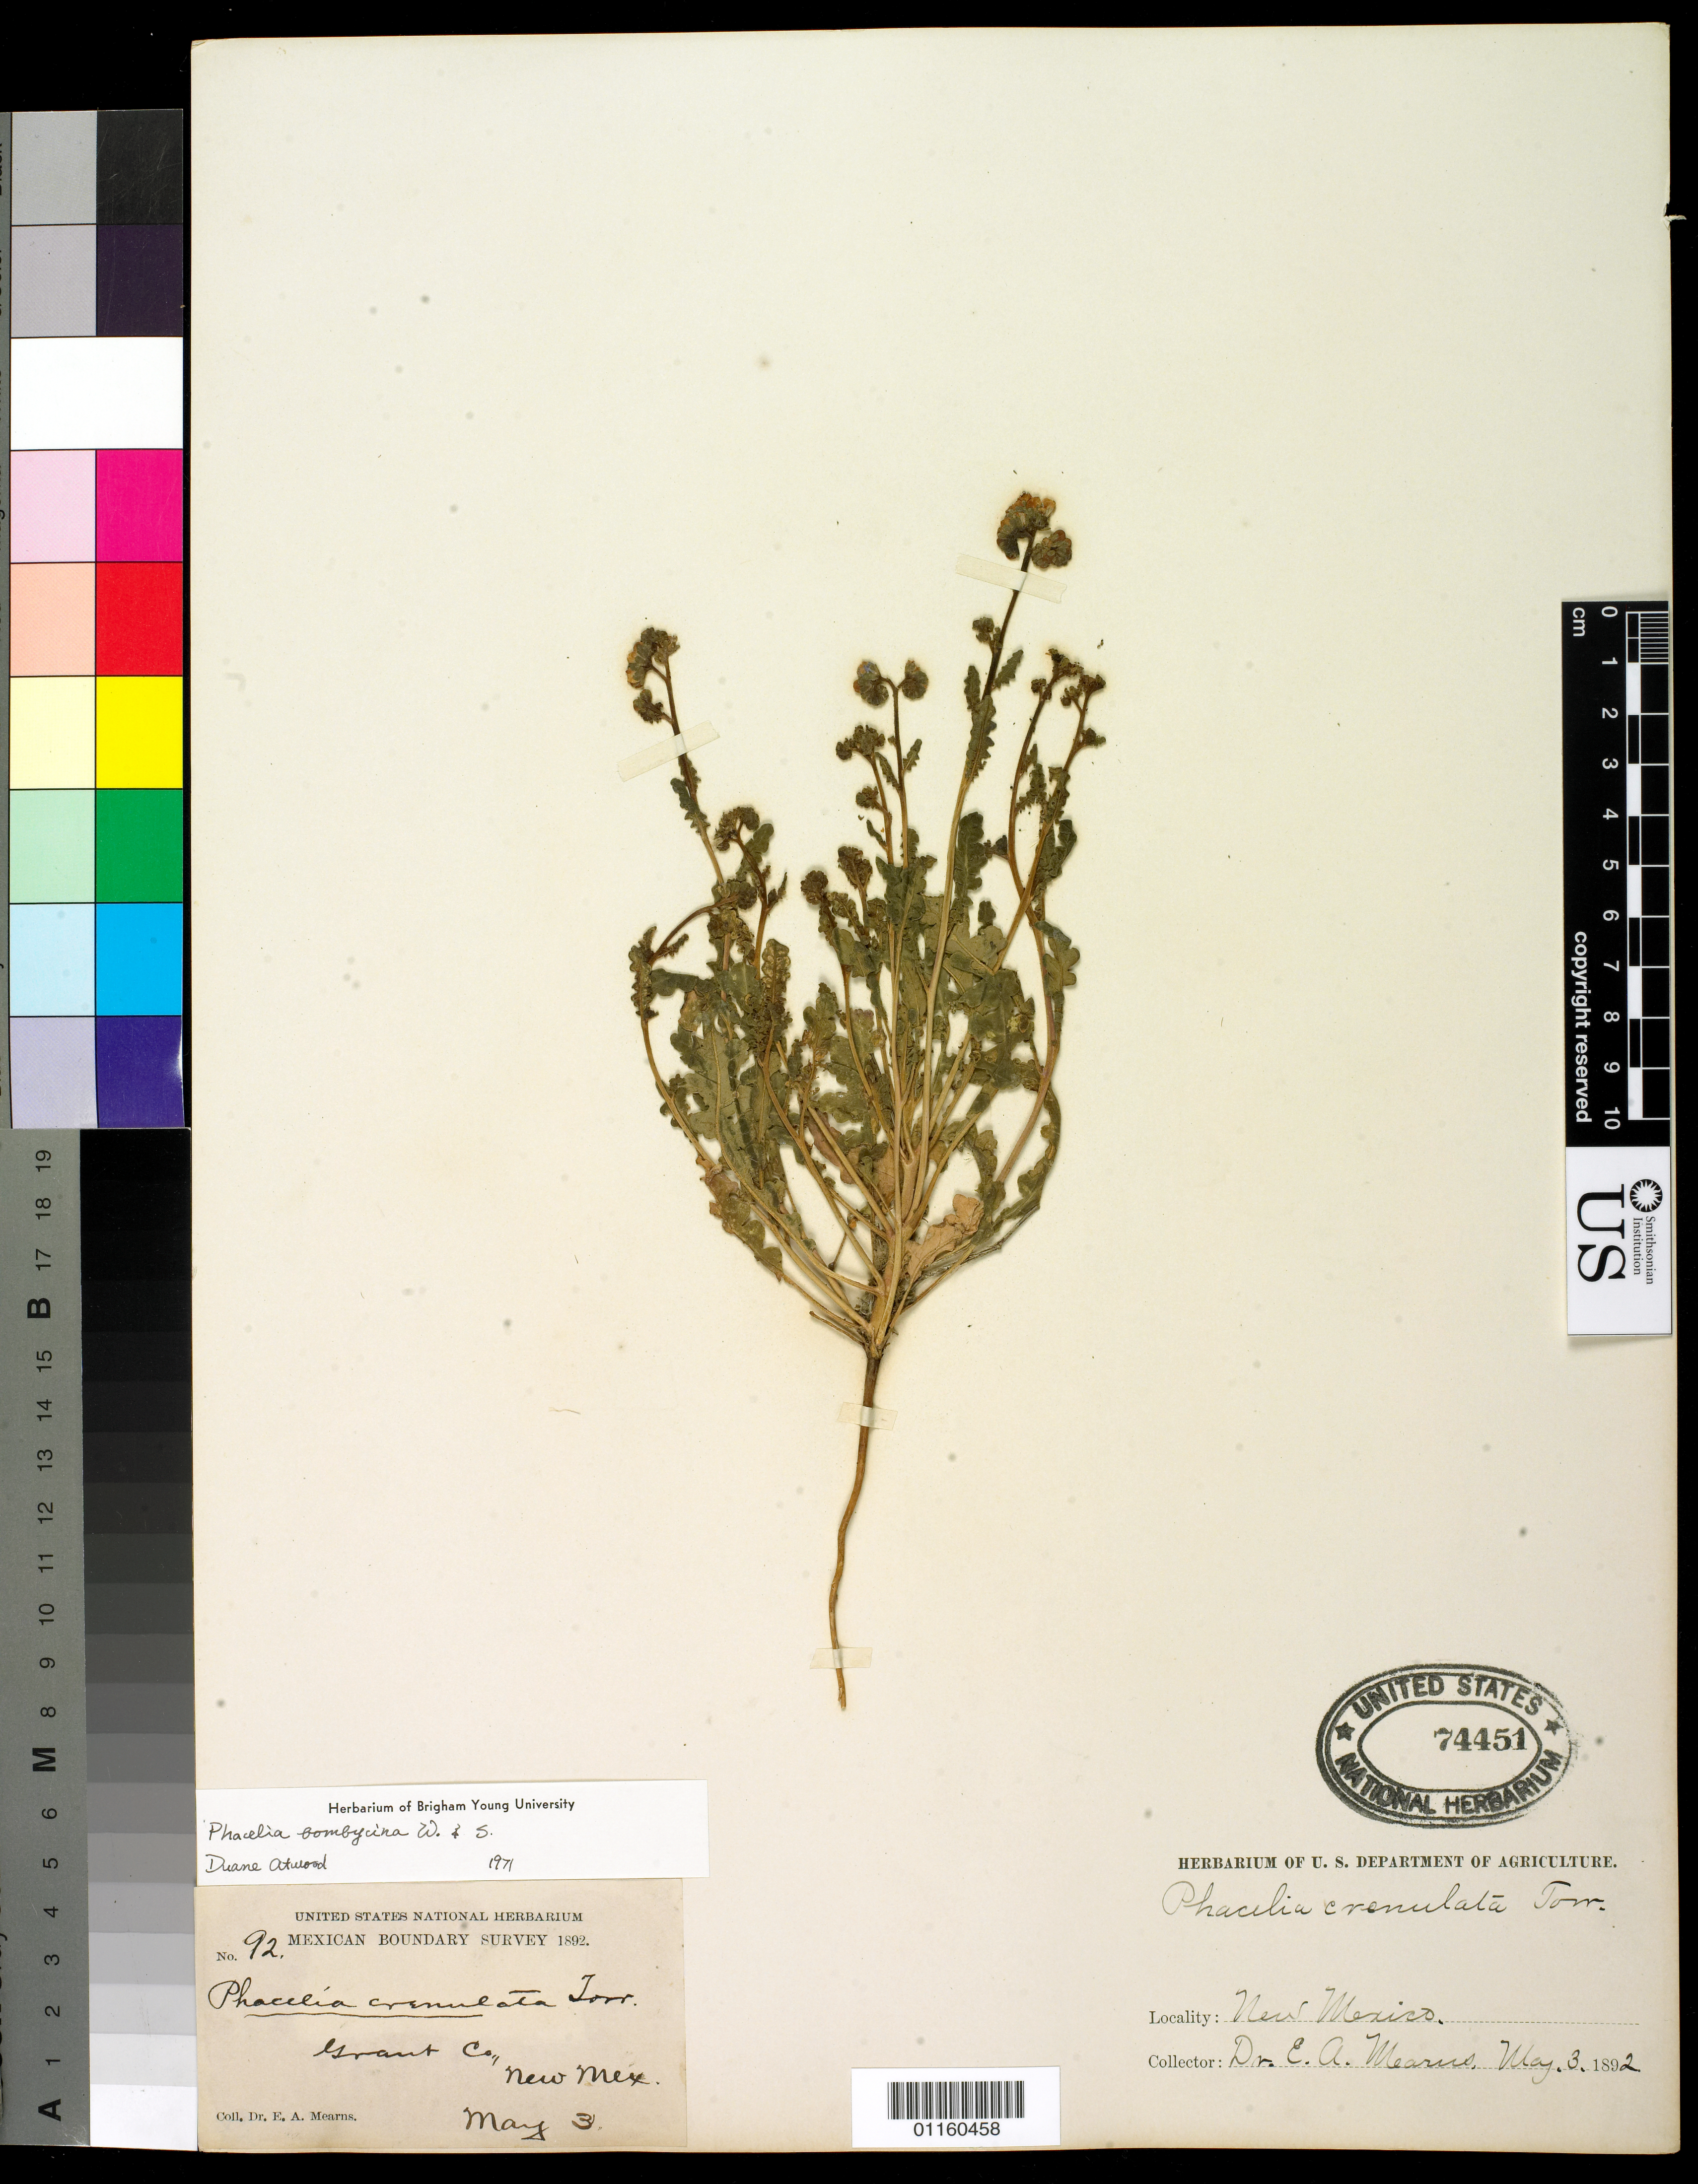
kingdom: Plantae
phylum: Tracheophyta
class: Magnoliopsida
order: Boraginales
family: Hydrophyllaceae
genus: Phacelia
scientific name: Phacelia bombycina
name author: Wooton & Standl.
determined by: Atwood, D.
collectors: E. A. Mearns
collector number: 92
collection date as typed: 3 May 1892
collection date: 1892-05-03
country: United States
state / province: New Mexico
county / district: Grant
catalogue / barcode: US 74451